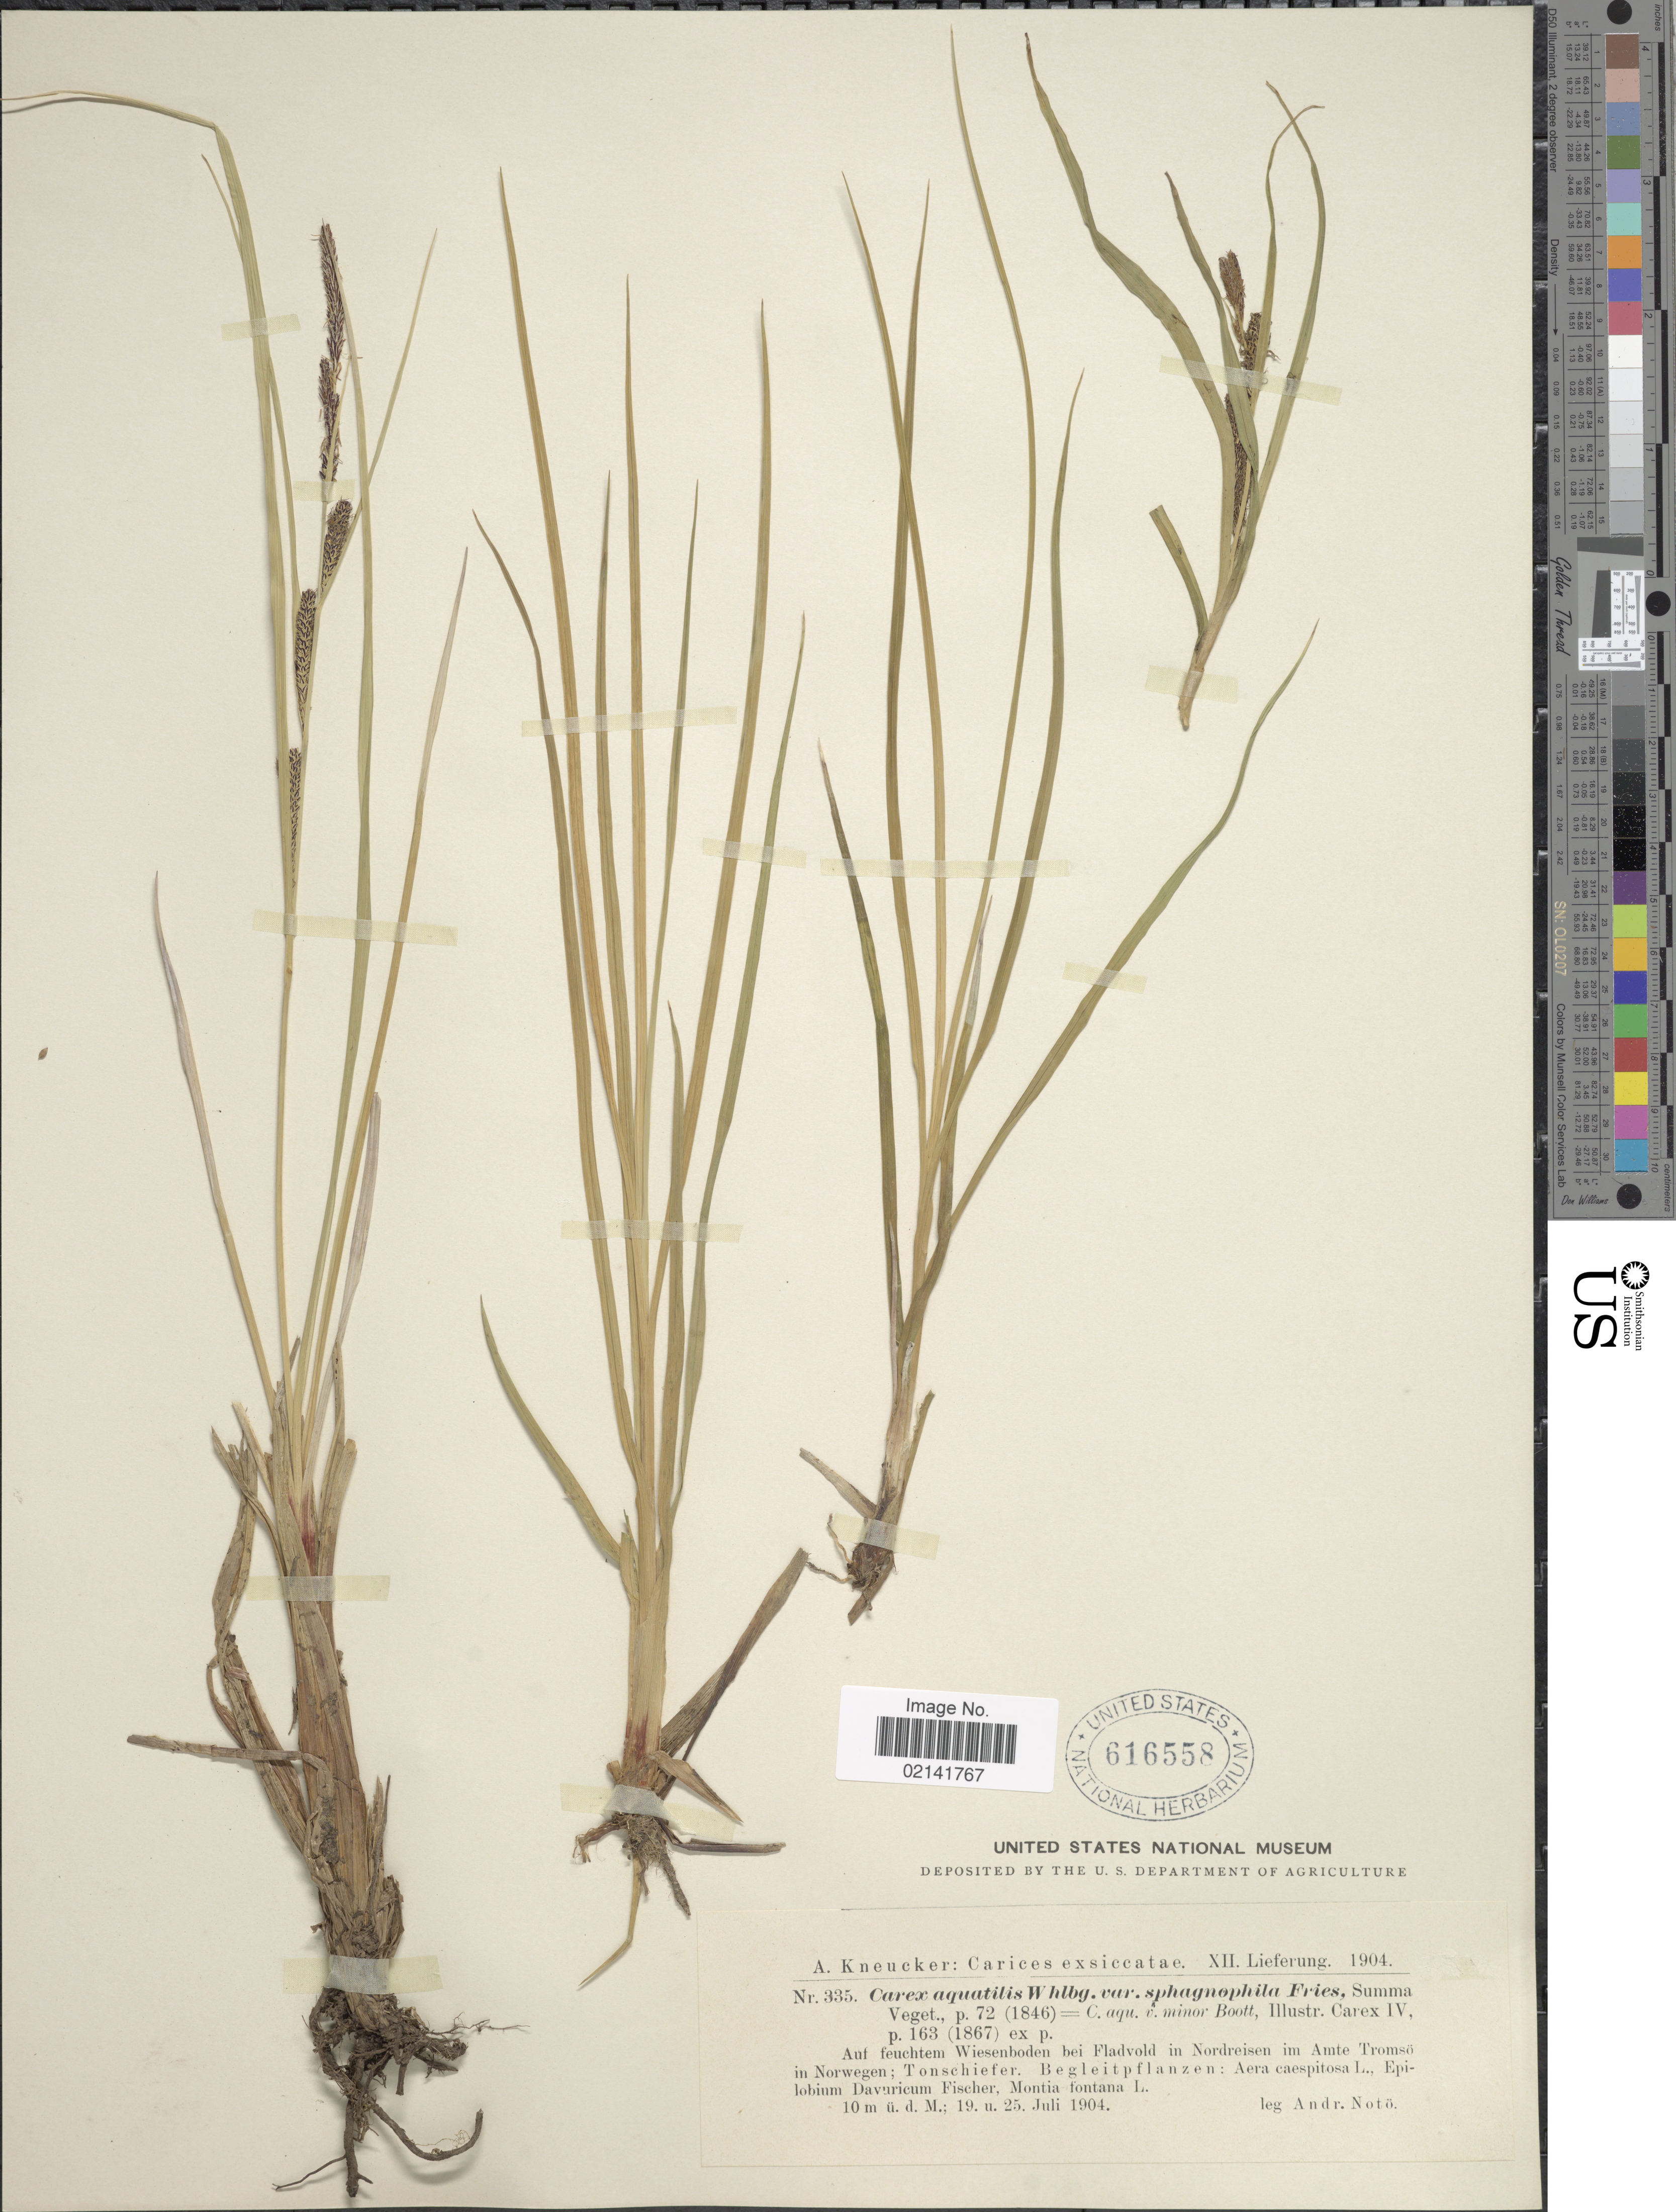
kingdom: Plantae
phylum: Tracheophyta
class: Liliopsida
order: Poales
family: Cyperaceae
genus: Carex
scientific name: Carex aquatilis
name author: Wahlenb.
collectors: A. Noto & A. Kneucker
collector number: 335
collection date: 1904-07-19/1904-07-25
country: Norway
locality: Carices, Auf feuchtem Wiesenboden bei Fladvold in Nordreisen im Amte Tromso in Norwegen; Tonschiefer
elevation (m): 10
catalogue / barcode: US 616558